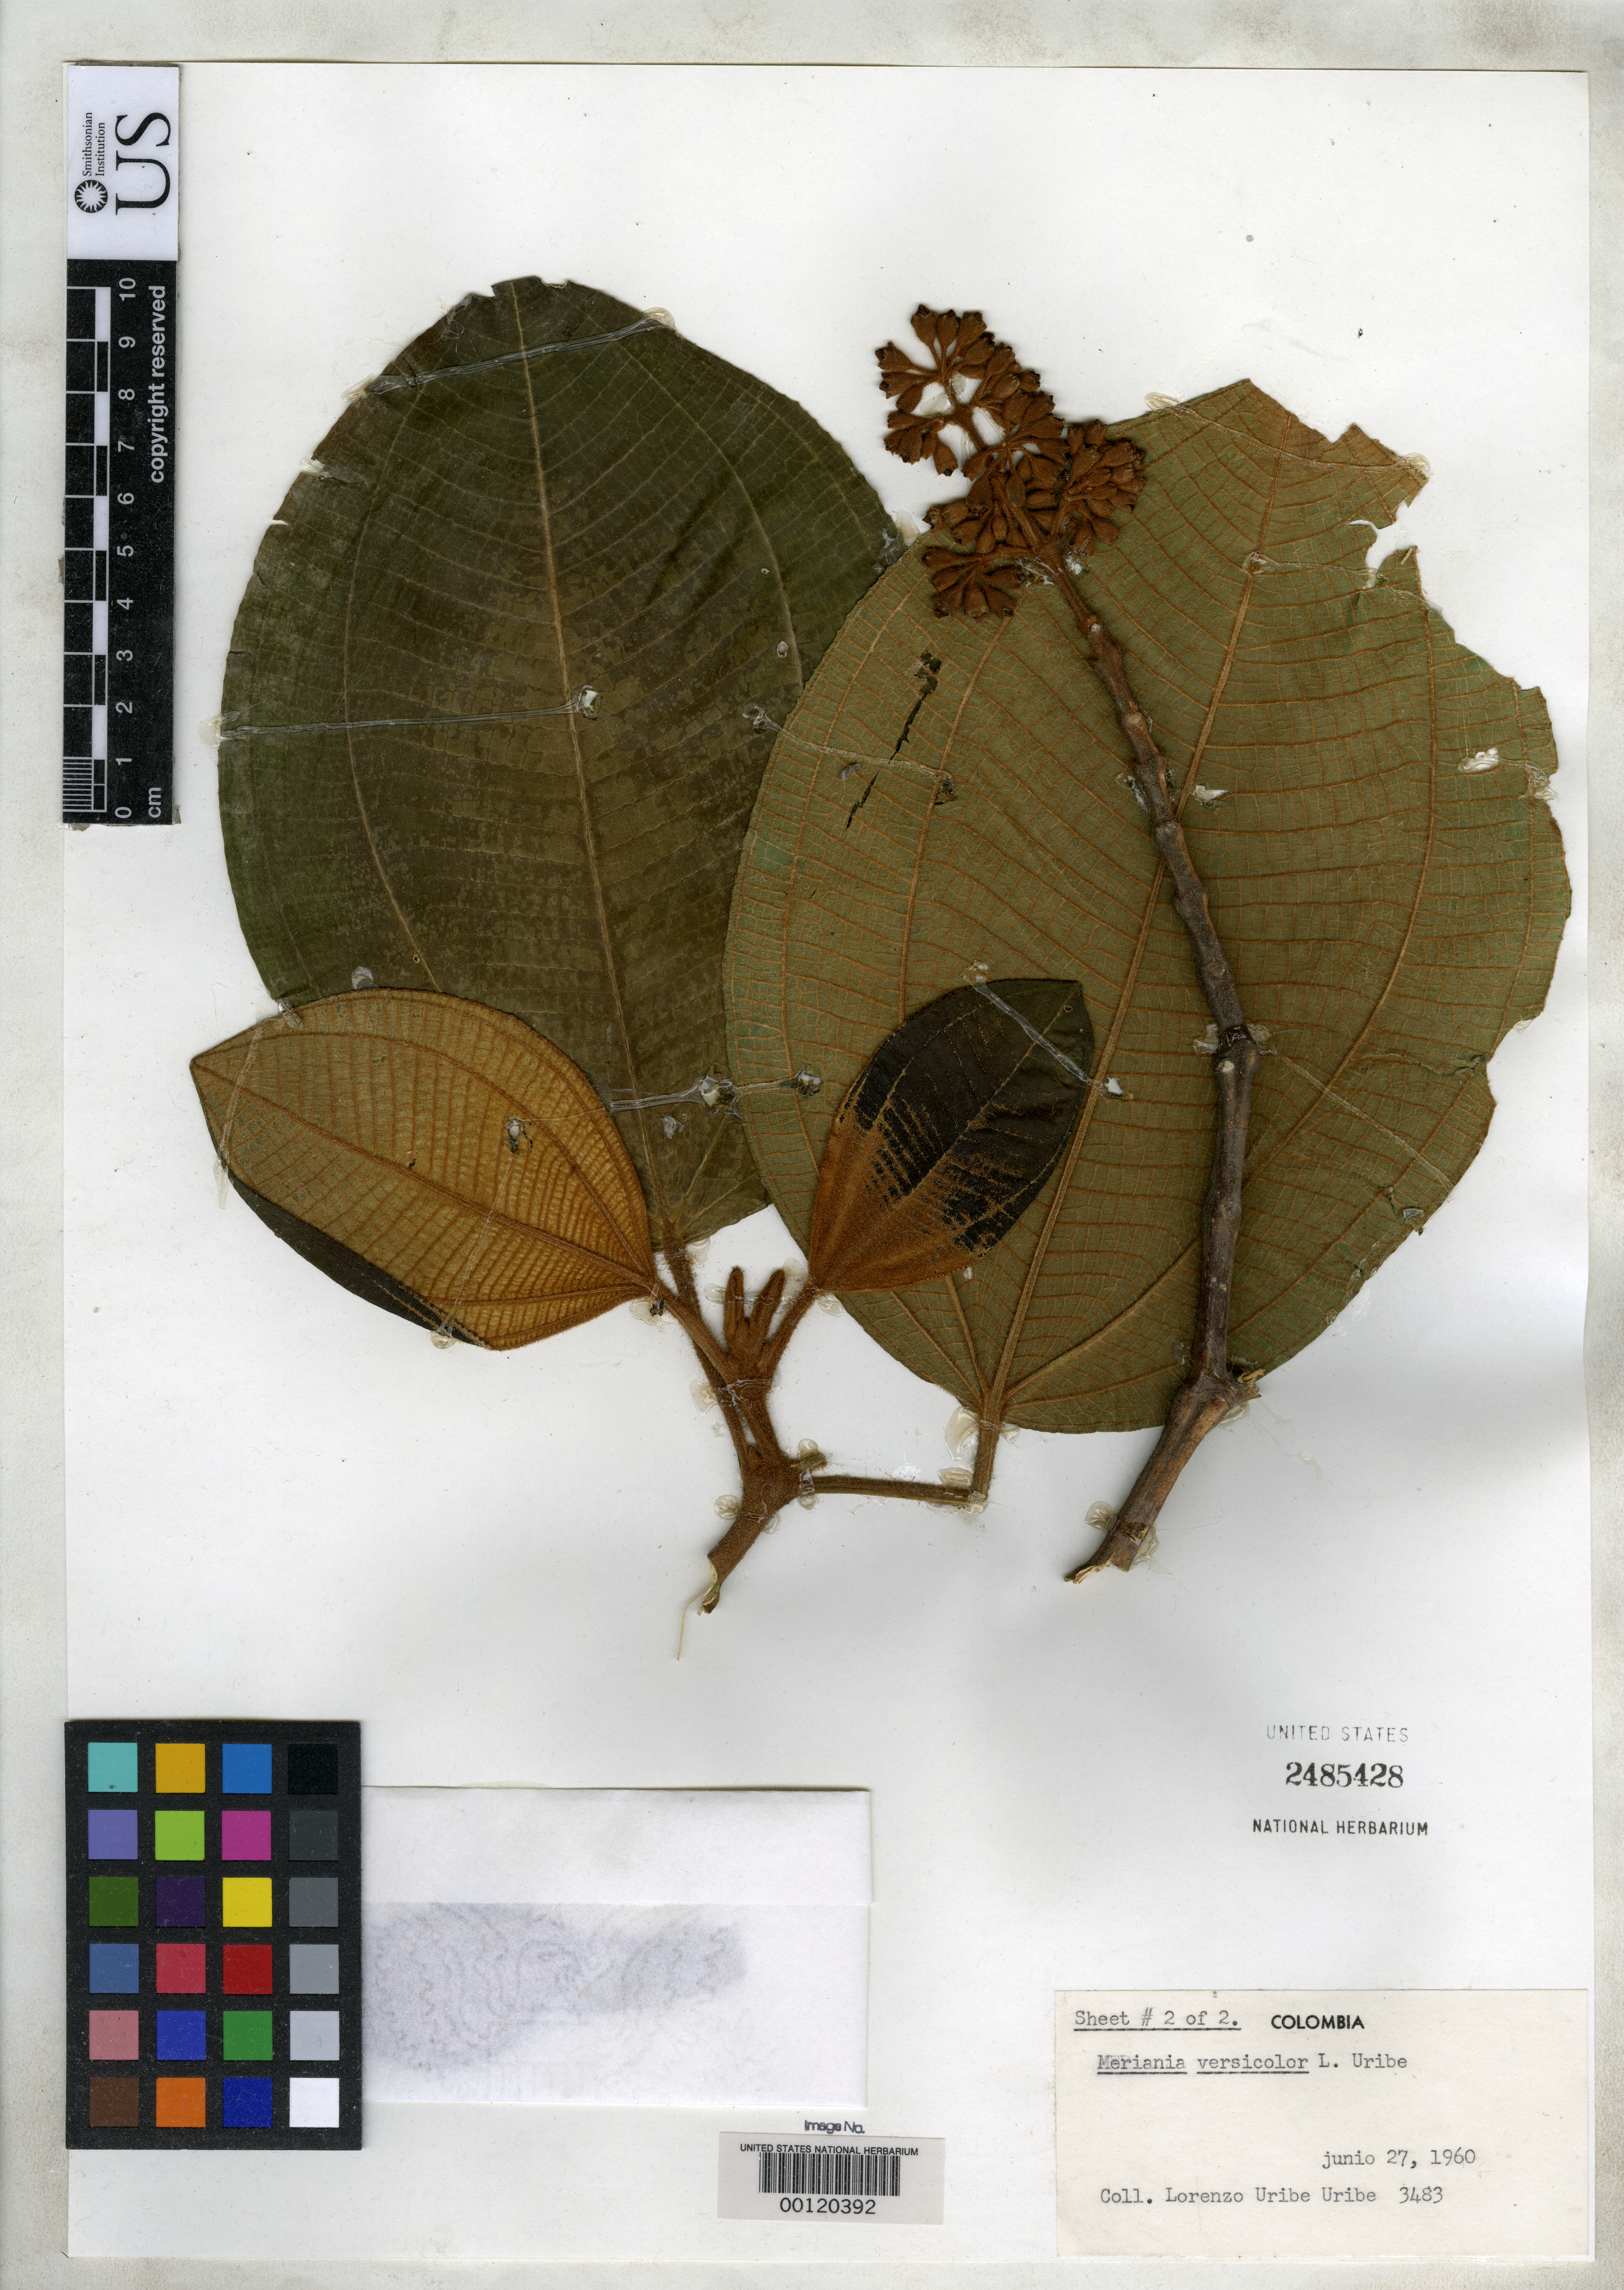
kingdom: Plantae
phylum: Tracheophyta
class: Magnoliopsida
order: Myrtales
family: Melastomataceae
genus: Meriania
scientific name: Meriania versicolor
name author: L. Uribe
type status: Isotype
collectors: L. Uribe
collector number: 3483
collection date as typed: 27 Jun 1960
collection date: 1960-06-27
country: Colombia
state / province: Cundinamarca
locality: Cerro del Eremitano.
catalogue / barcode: US 2485428